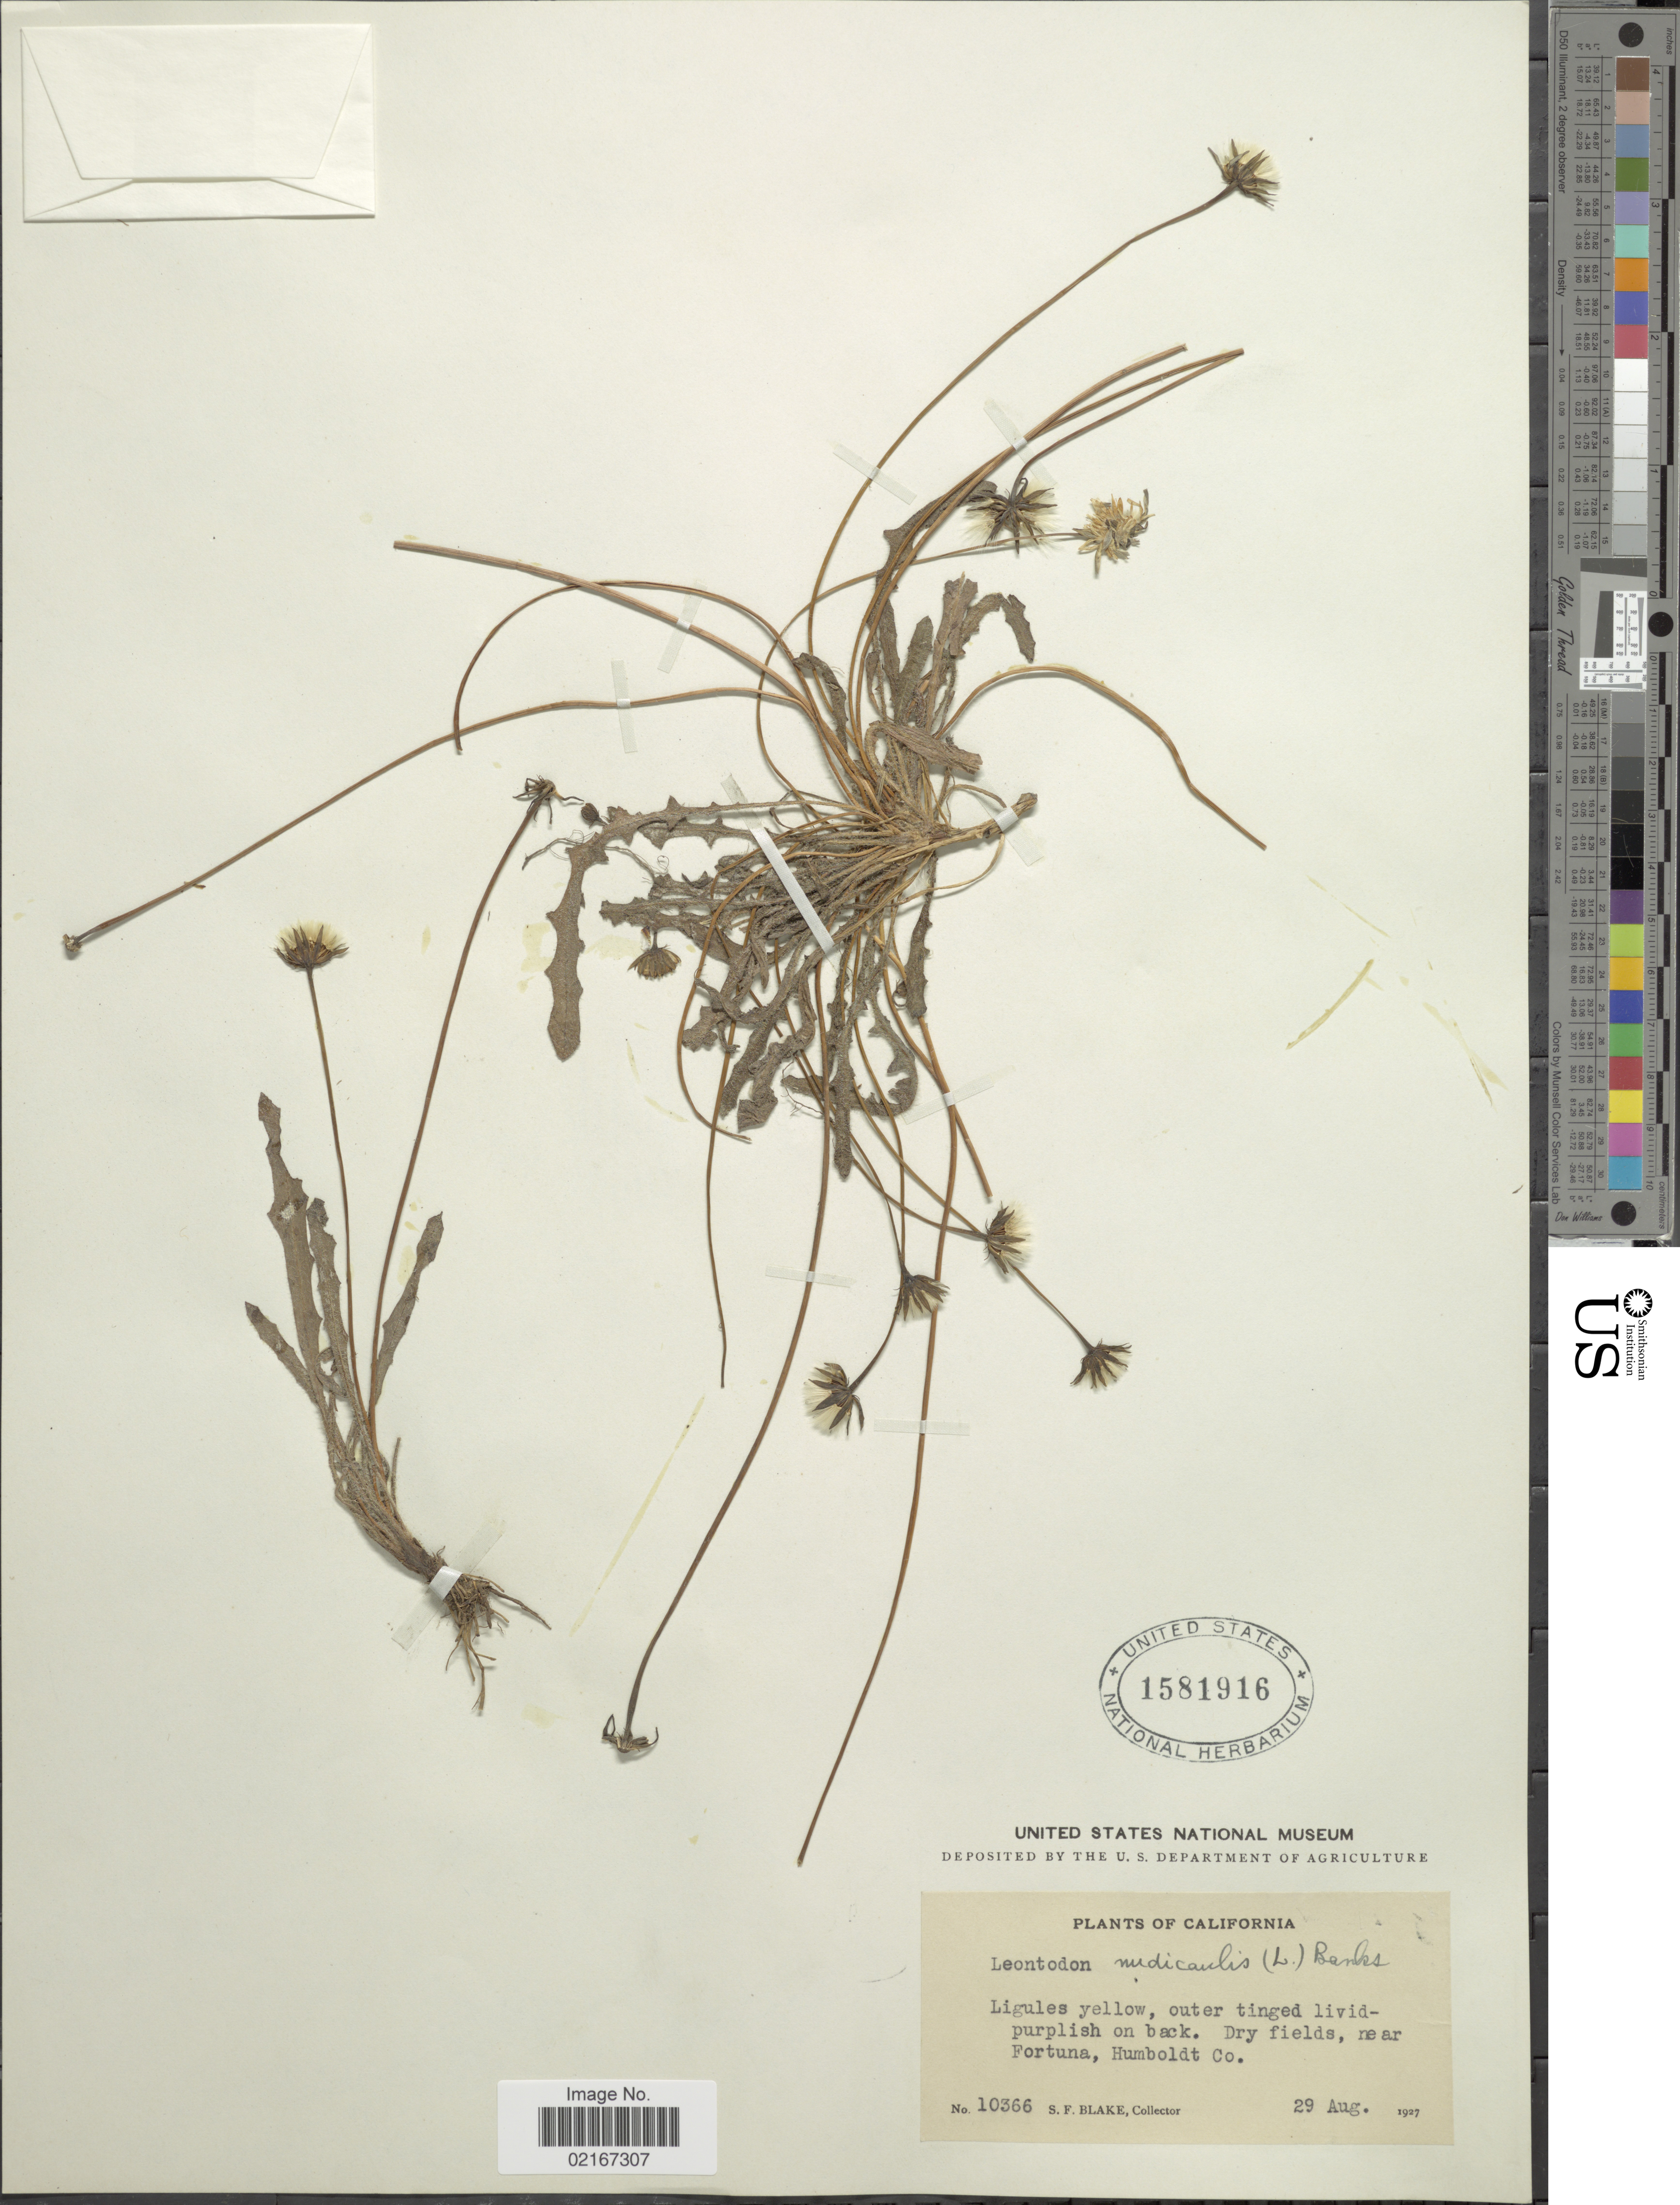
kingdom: Plantae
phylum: Tracheophyta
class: Magnoliopsida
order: Asterales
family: Asteraceae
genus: Leontodon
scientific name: Leontodon saxatilis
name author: Lam.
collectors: S. Blake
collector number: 10366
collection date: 1927-08-29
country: United States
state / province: California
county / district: Humboldt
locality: Near Fortuna, Humboldt Co.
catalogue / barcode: US 1581916